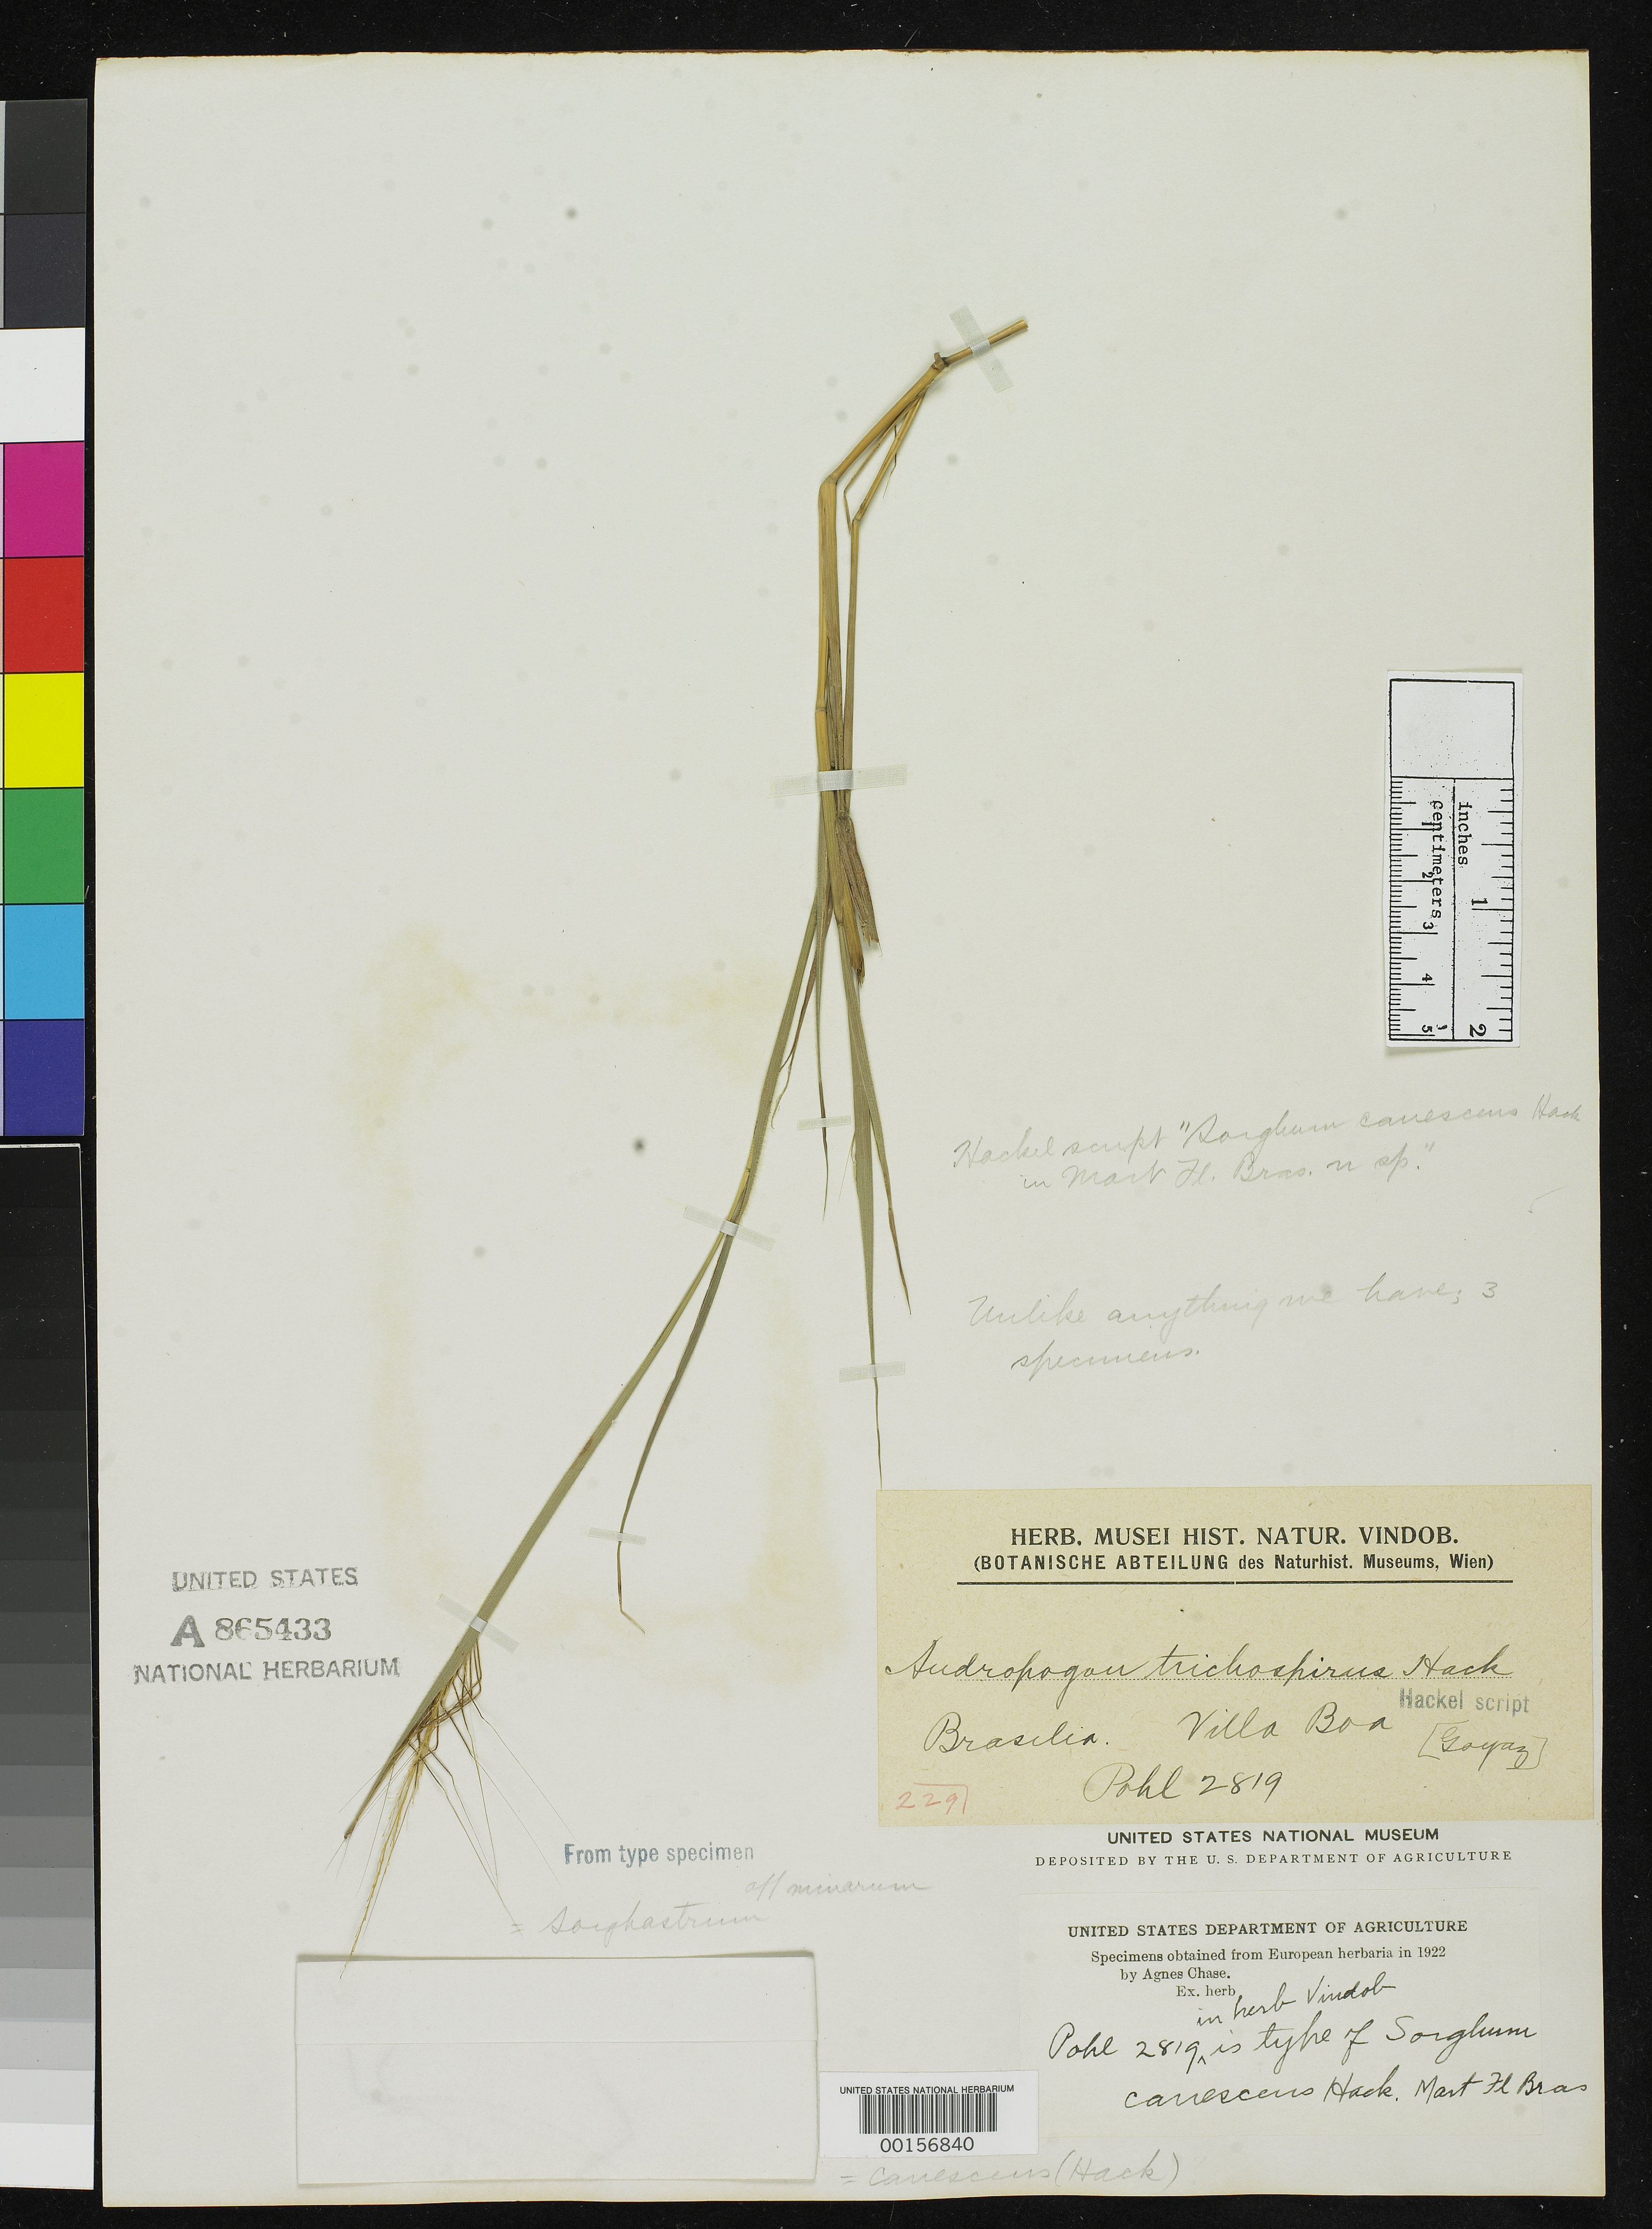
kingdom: Plantae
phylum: Tracheophyta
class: Liliopsida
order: Poales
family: Poaceae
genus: Sorghum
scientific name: Sorghum canescens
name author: Hack. in Mart.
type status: Type Fragment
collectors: J. B. E. Pohl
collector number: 2819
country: Brazil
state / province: Goiás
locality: Prope Villa Boa.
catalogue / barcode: US 865433A